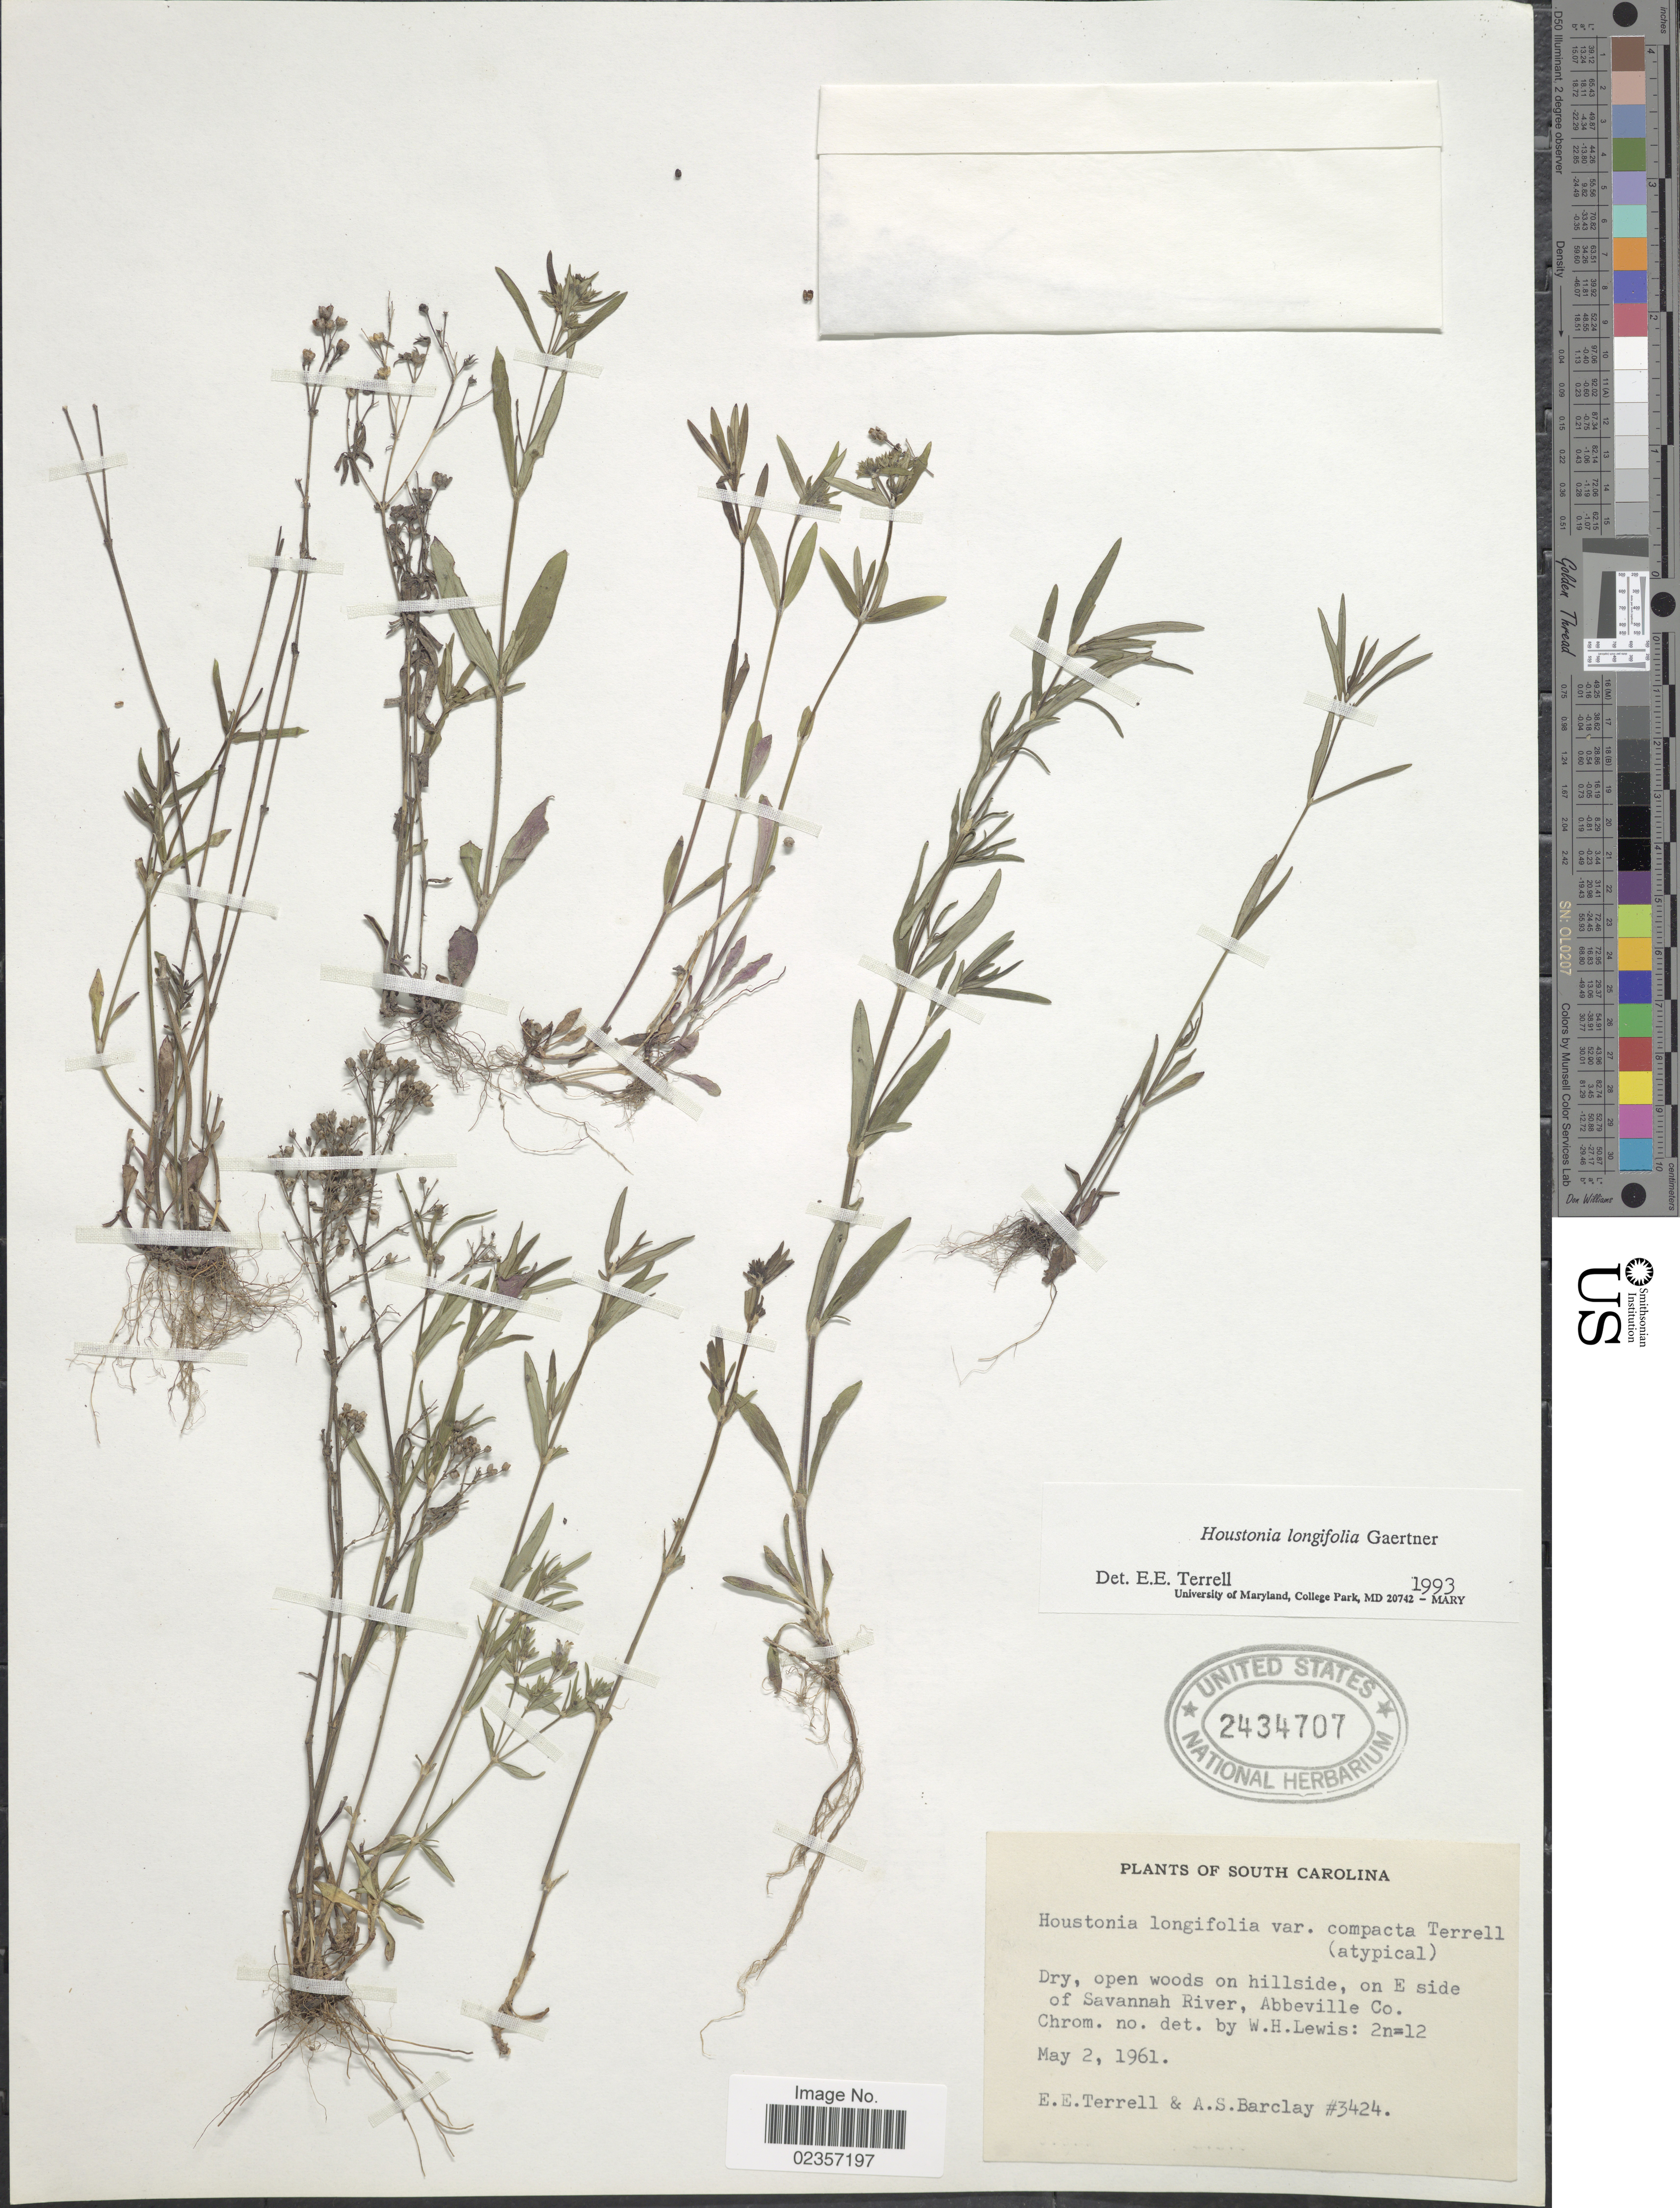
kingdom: Plantae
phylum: Tracheophyta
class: Magnoliopsida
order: Gentianales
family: Rubiaceae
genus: Houstonia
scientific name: Houstonia longifolia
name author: Gaertn.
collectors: E. E. Terrell & A. S. Barclay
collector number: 3424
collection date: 1961-05-02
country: United States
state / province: South Carolina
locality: Dry, open woods on hillside, on E side of Savannah River, Abbeville Co.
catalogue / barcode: US 2434707